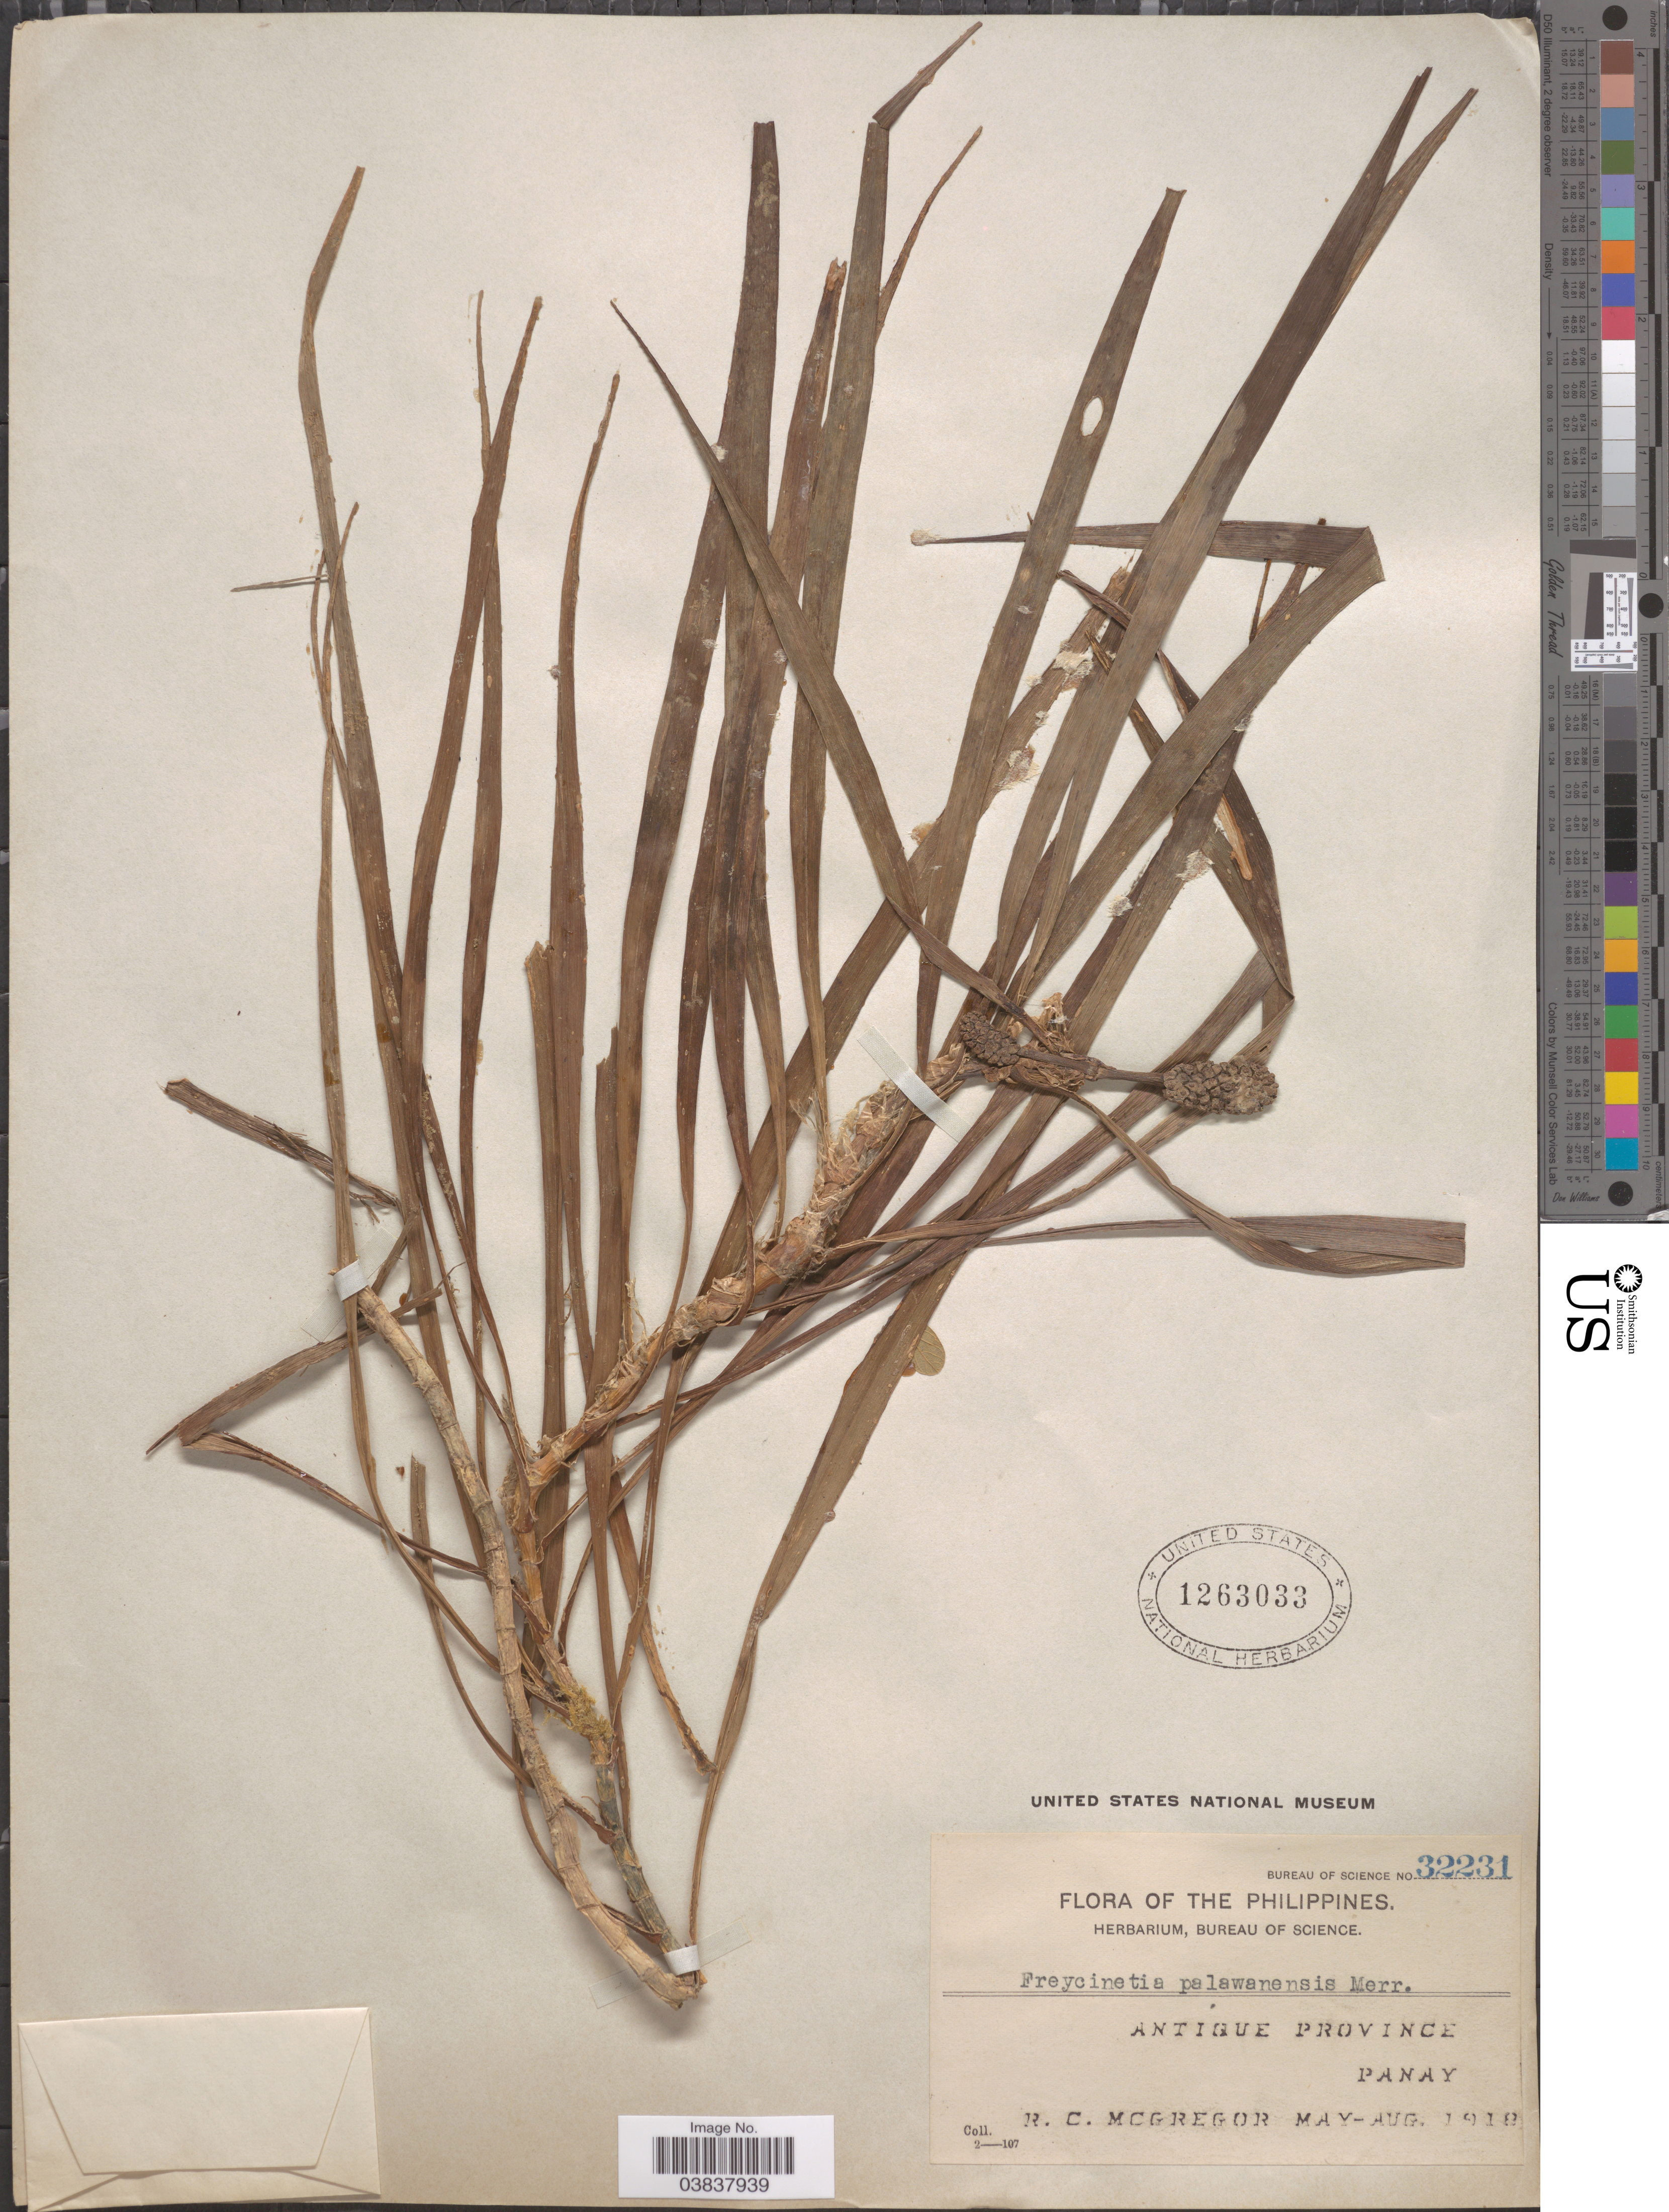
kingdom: Plantae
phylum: Tracheophyta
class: Liliopsida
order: Pandanales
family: Pandanaceae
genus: Freycinetia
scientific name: Freycinetia palawanensis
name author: Merr. ex Elmer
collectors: R. C. McGregor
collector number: Bureau of Science 32231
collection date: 1918-05/1918-08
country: Philippines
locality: Antique Province, Panay.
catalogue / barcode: US 1263033